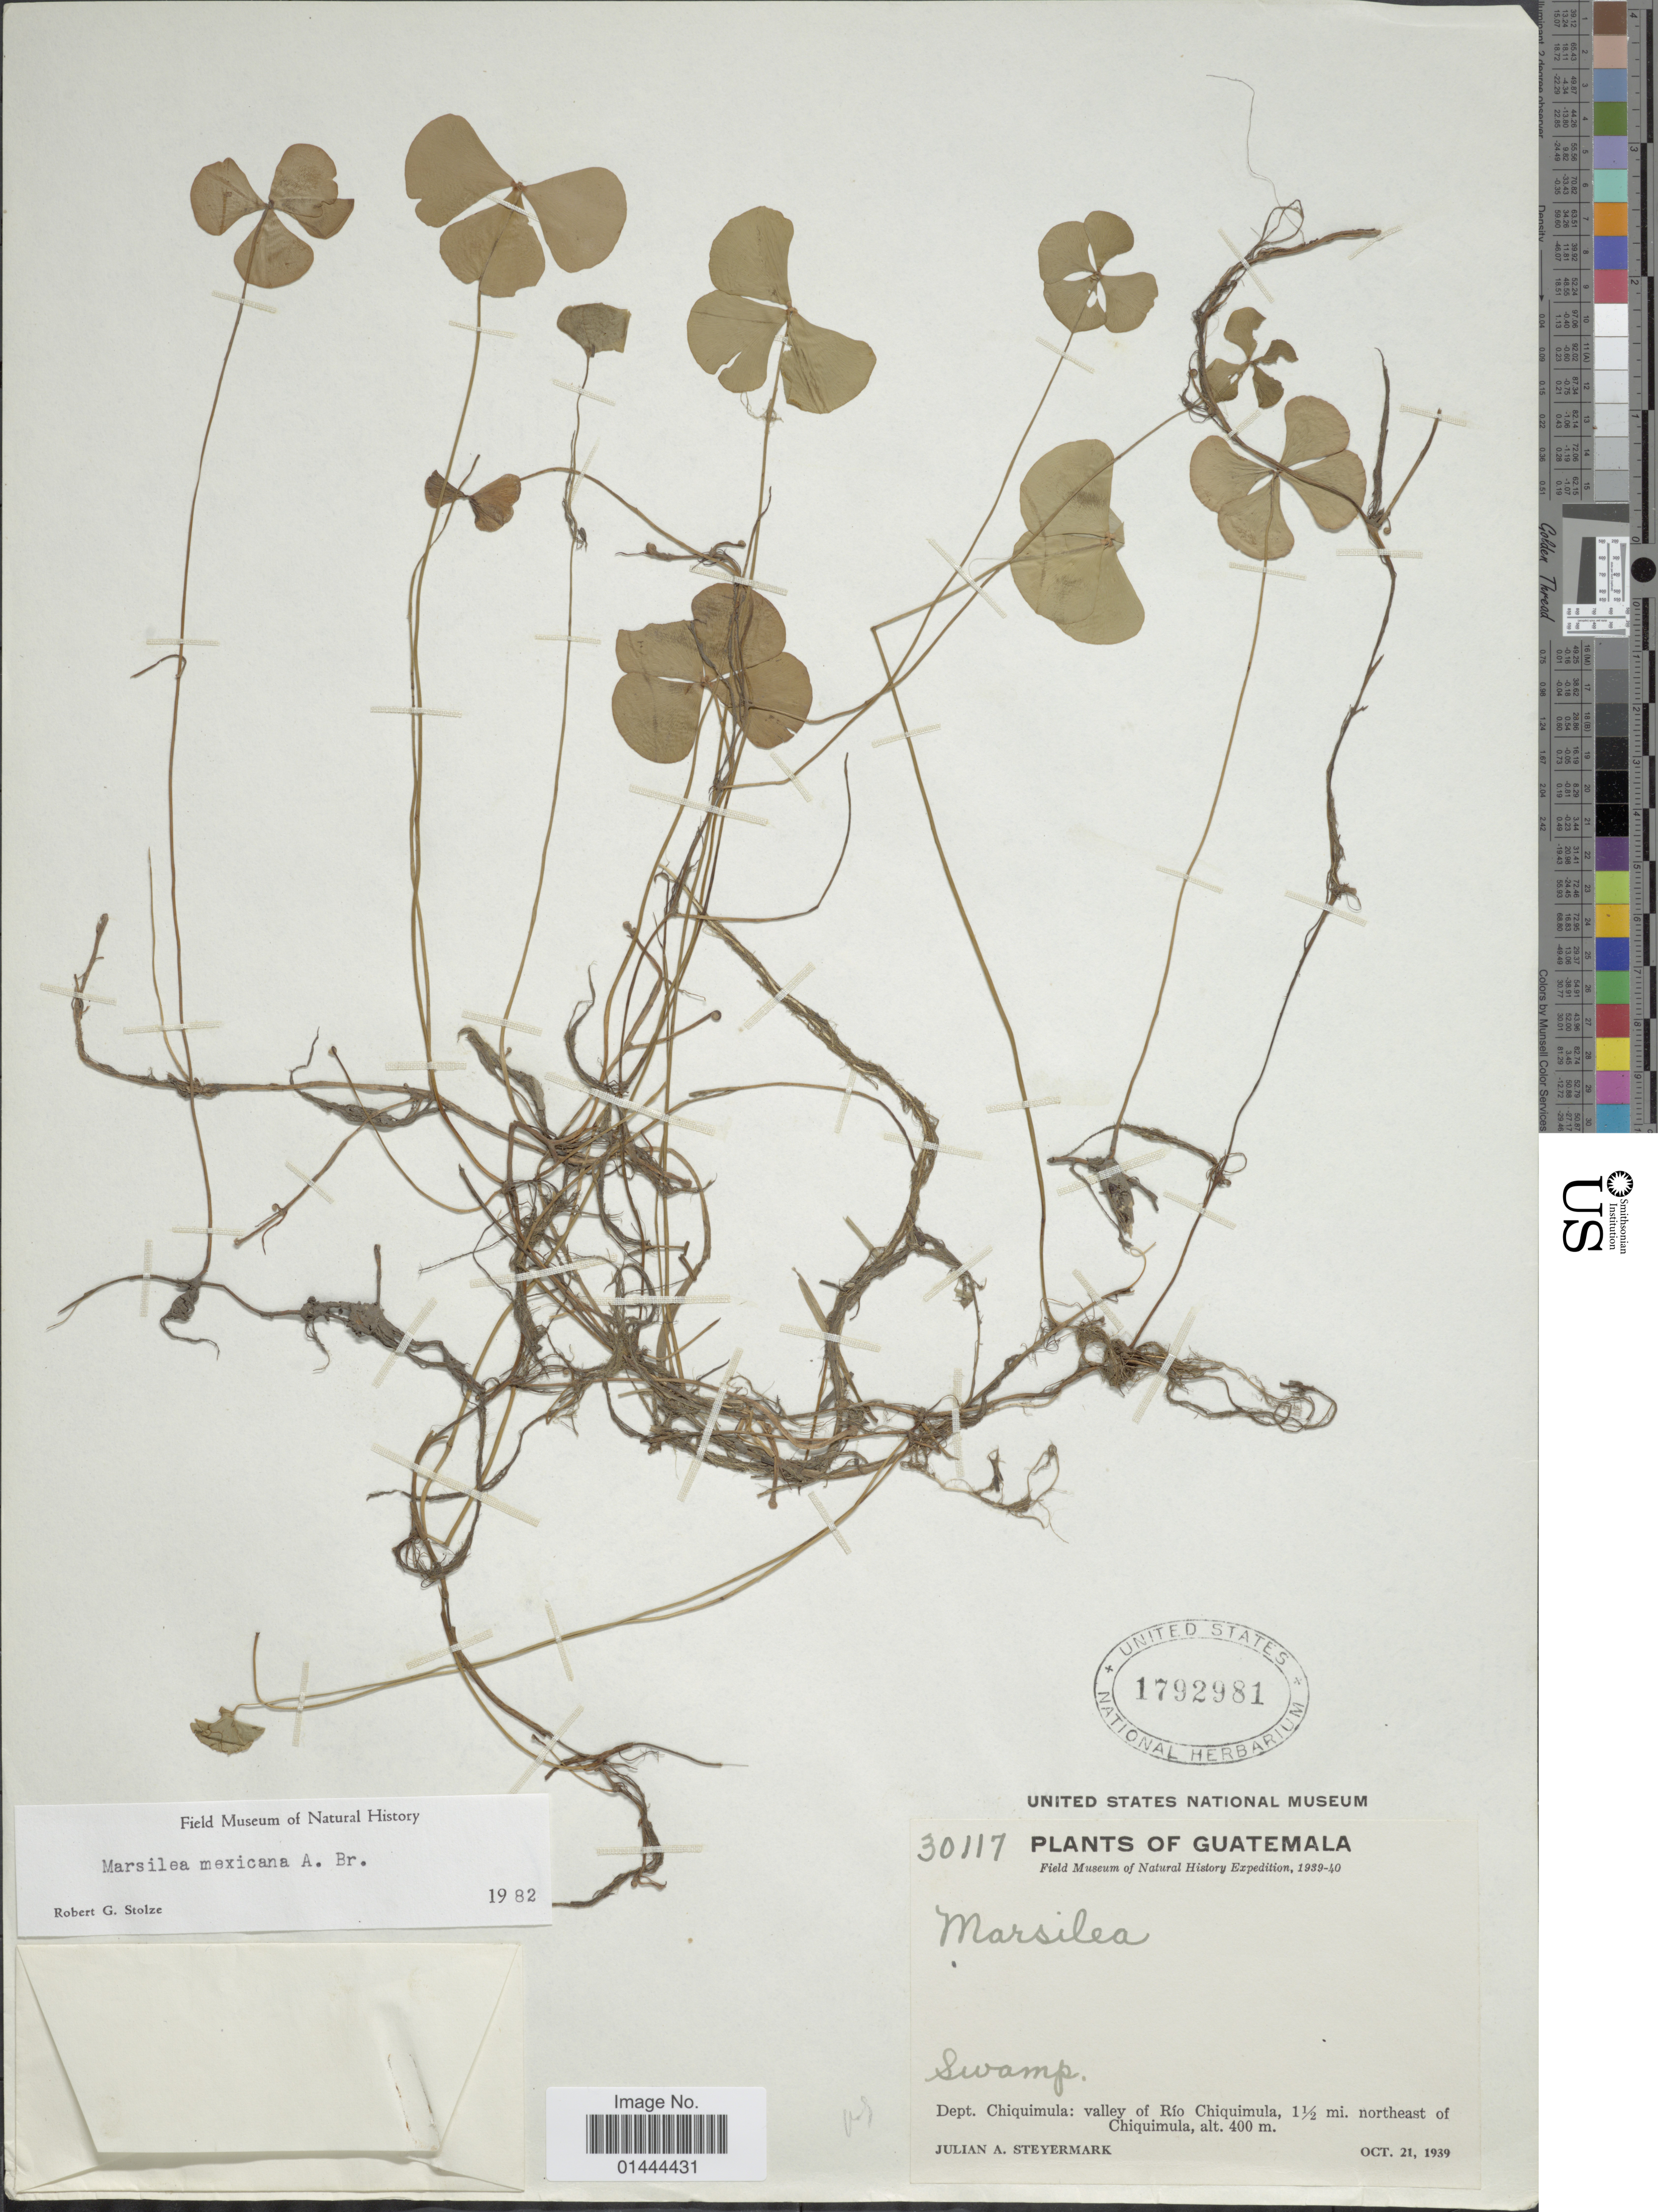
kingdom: Plantae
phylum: Tracheophyta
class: Polypodiopsida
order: Salviniales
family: Marsileaceae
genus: Marsilea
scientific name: Marsilea mexicana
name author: A. Braun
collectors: J. Steyermark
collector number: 30117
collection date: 1939-10-21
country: Guatemala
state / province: Chiquimula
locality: Swamp, valley of Río Chiquimula, 1½ mi. northeast of Chiquimula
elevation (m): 400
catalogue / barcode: US 1792981